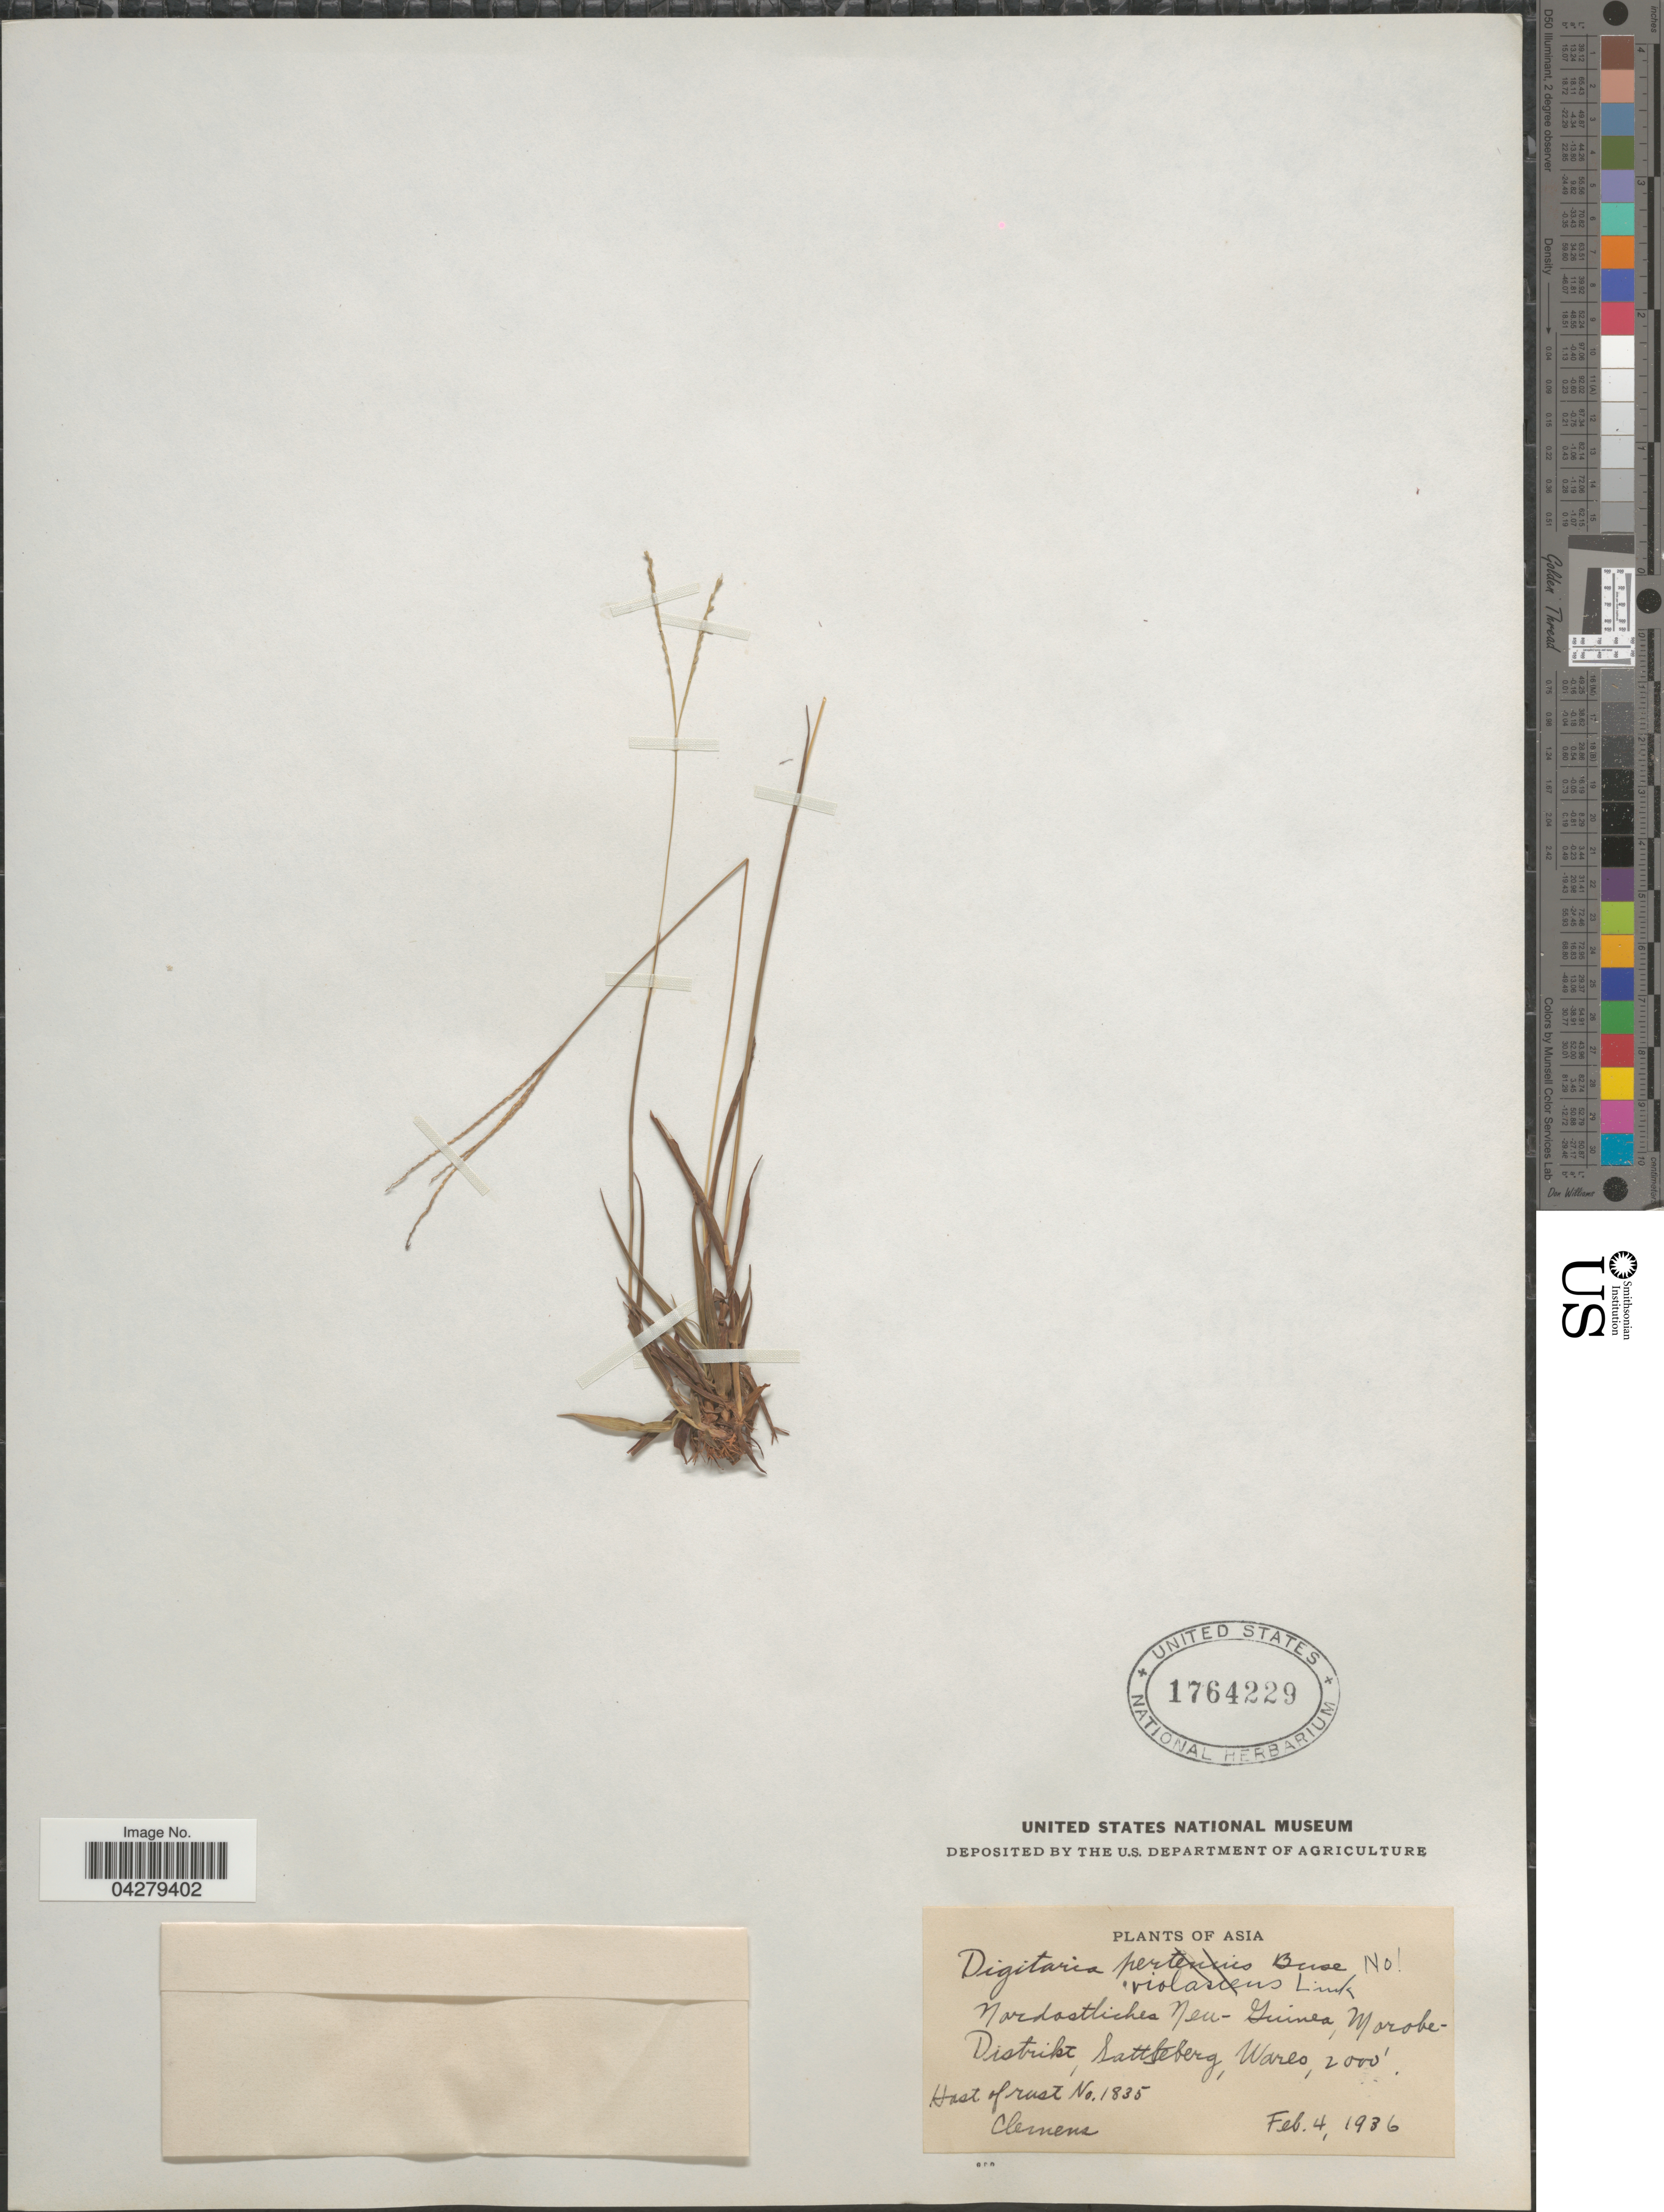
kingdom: Plantae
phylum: Tracheophyta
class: Liliopsida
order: Poales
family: Poaceae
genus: Digitaria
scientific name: Digitaria violascens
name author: Link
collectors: -. Clemens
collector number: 1835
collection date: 1936-02-04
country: Papua New Guinea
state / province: Morobe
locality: Nordostliches Neu-Guinea, Morobe-Distrikt, Sattleberg, Wareo.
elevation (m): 610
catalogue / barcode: US 1764229